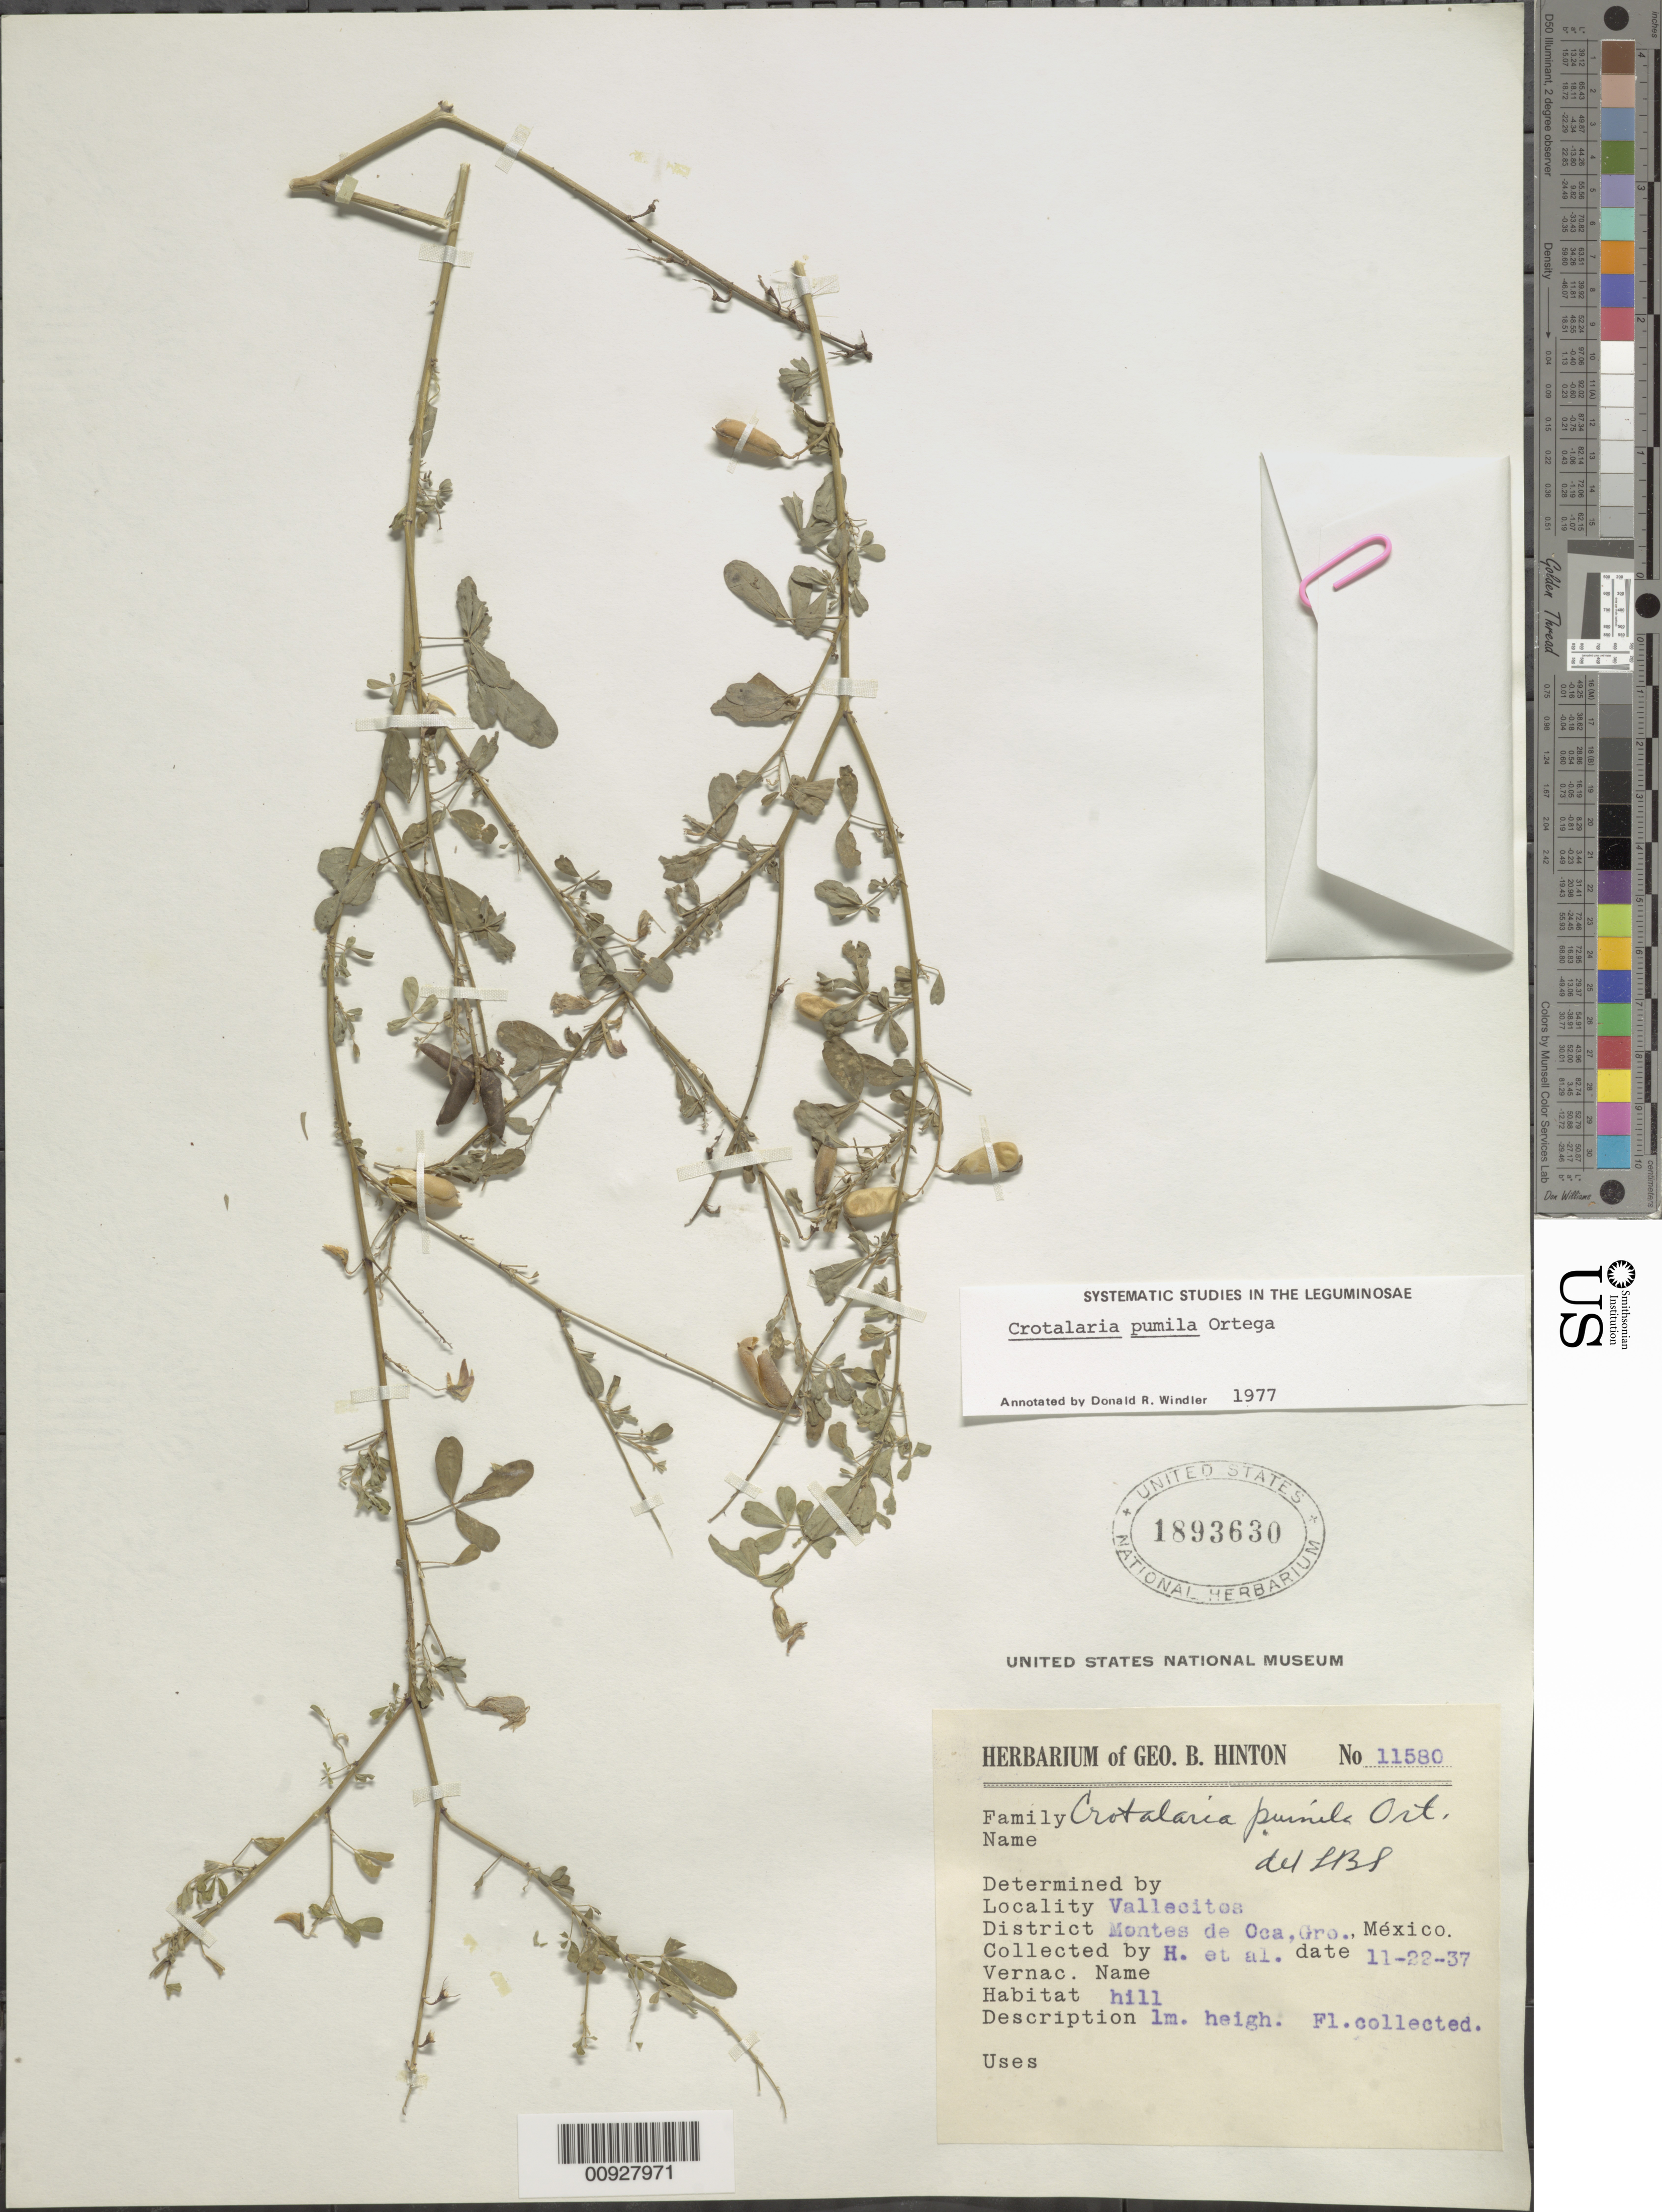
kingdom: Plantae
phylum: Tracheophyta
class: Magnoliopsida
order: Fabales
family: Fabaceae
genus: Crotalaria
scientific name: Crotalaria pumila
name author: Ortega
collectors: G. B. Hinton & et al.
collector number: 11580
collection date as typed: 22 Nov 1937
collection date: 1937-11-22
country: Mexico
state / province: Guerrero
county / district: Montes de Oca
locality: Vallecitos, District Montes de Oca, Guerrero.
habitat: Hill.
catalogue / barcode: US 1893630